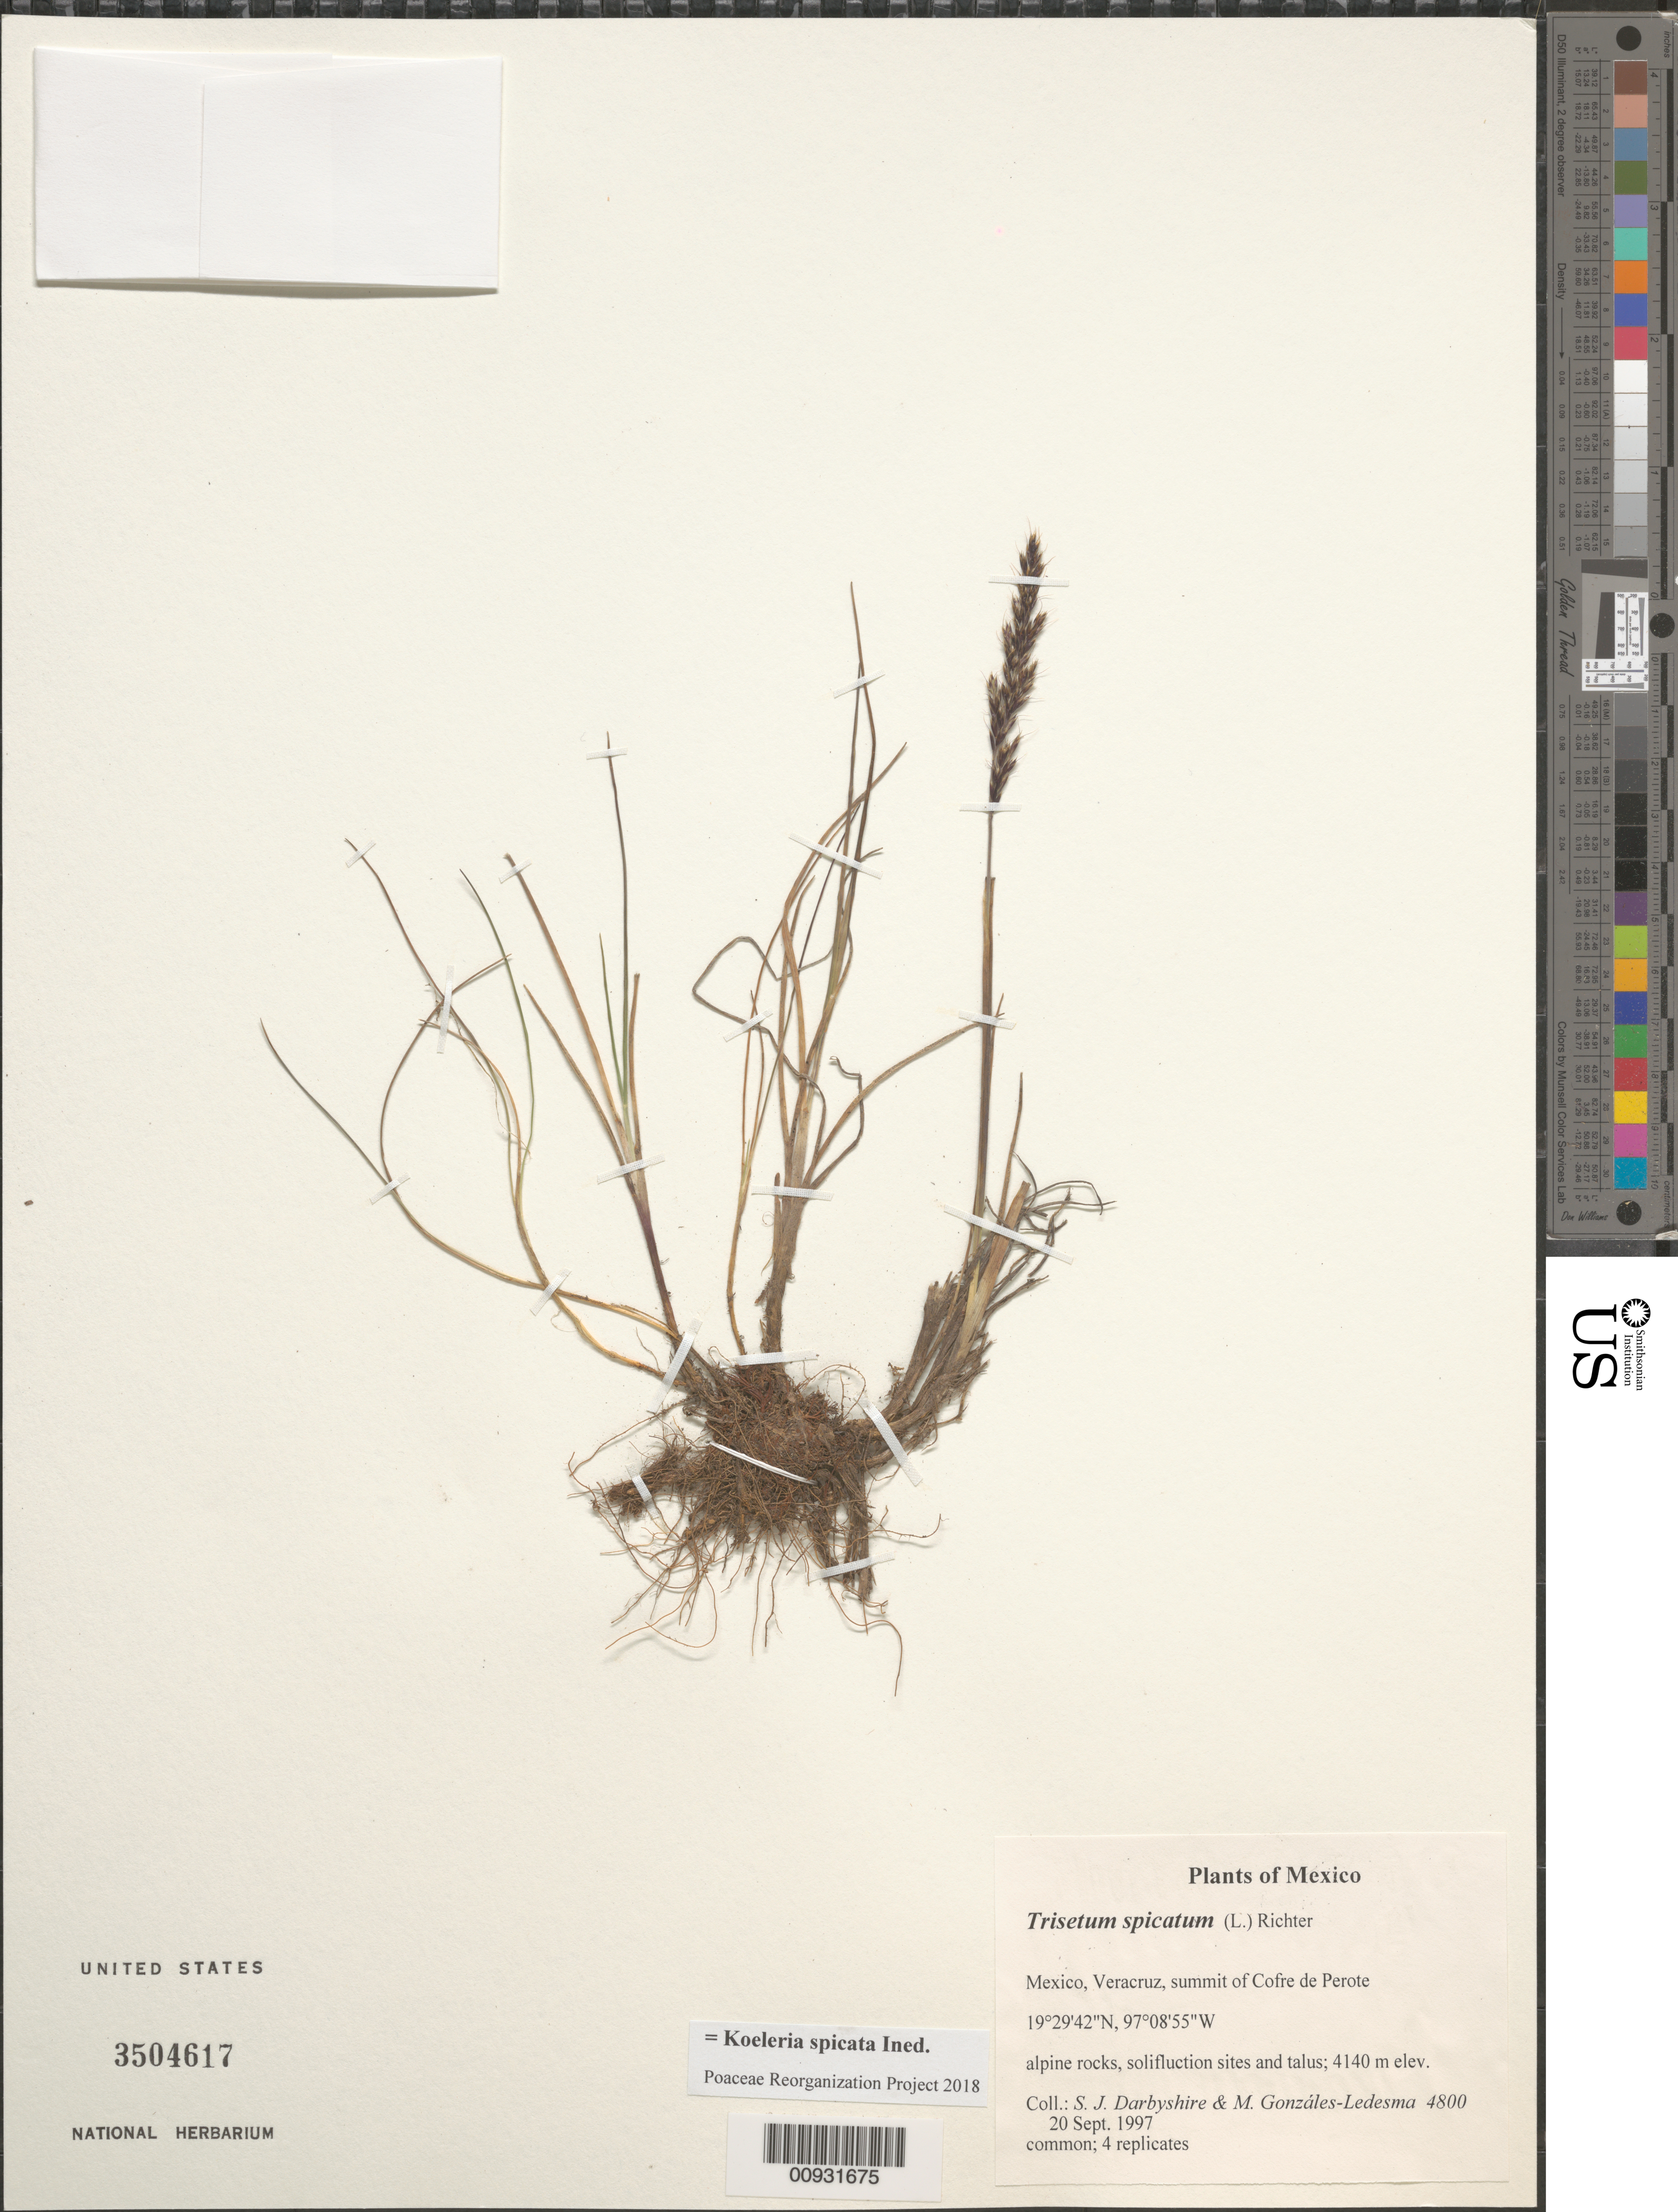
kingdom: Plantae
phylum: Tracheophyta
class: Liliopsida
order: Poales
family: Poaceae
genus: Koeleria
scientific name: Koeleria spicata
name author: (L.) Barberá et al.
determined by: Poaceae Reorganization Project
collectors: S. Darbyshire & M. González-Ledesma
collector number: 4800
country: Mexico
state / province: Veracruz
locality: Summit of Cofre de Perote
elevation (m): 4140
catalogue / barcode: US 3504617